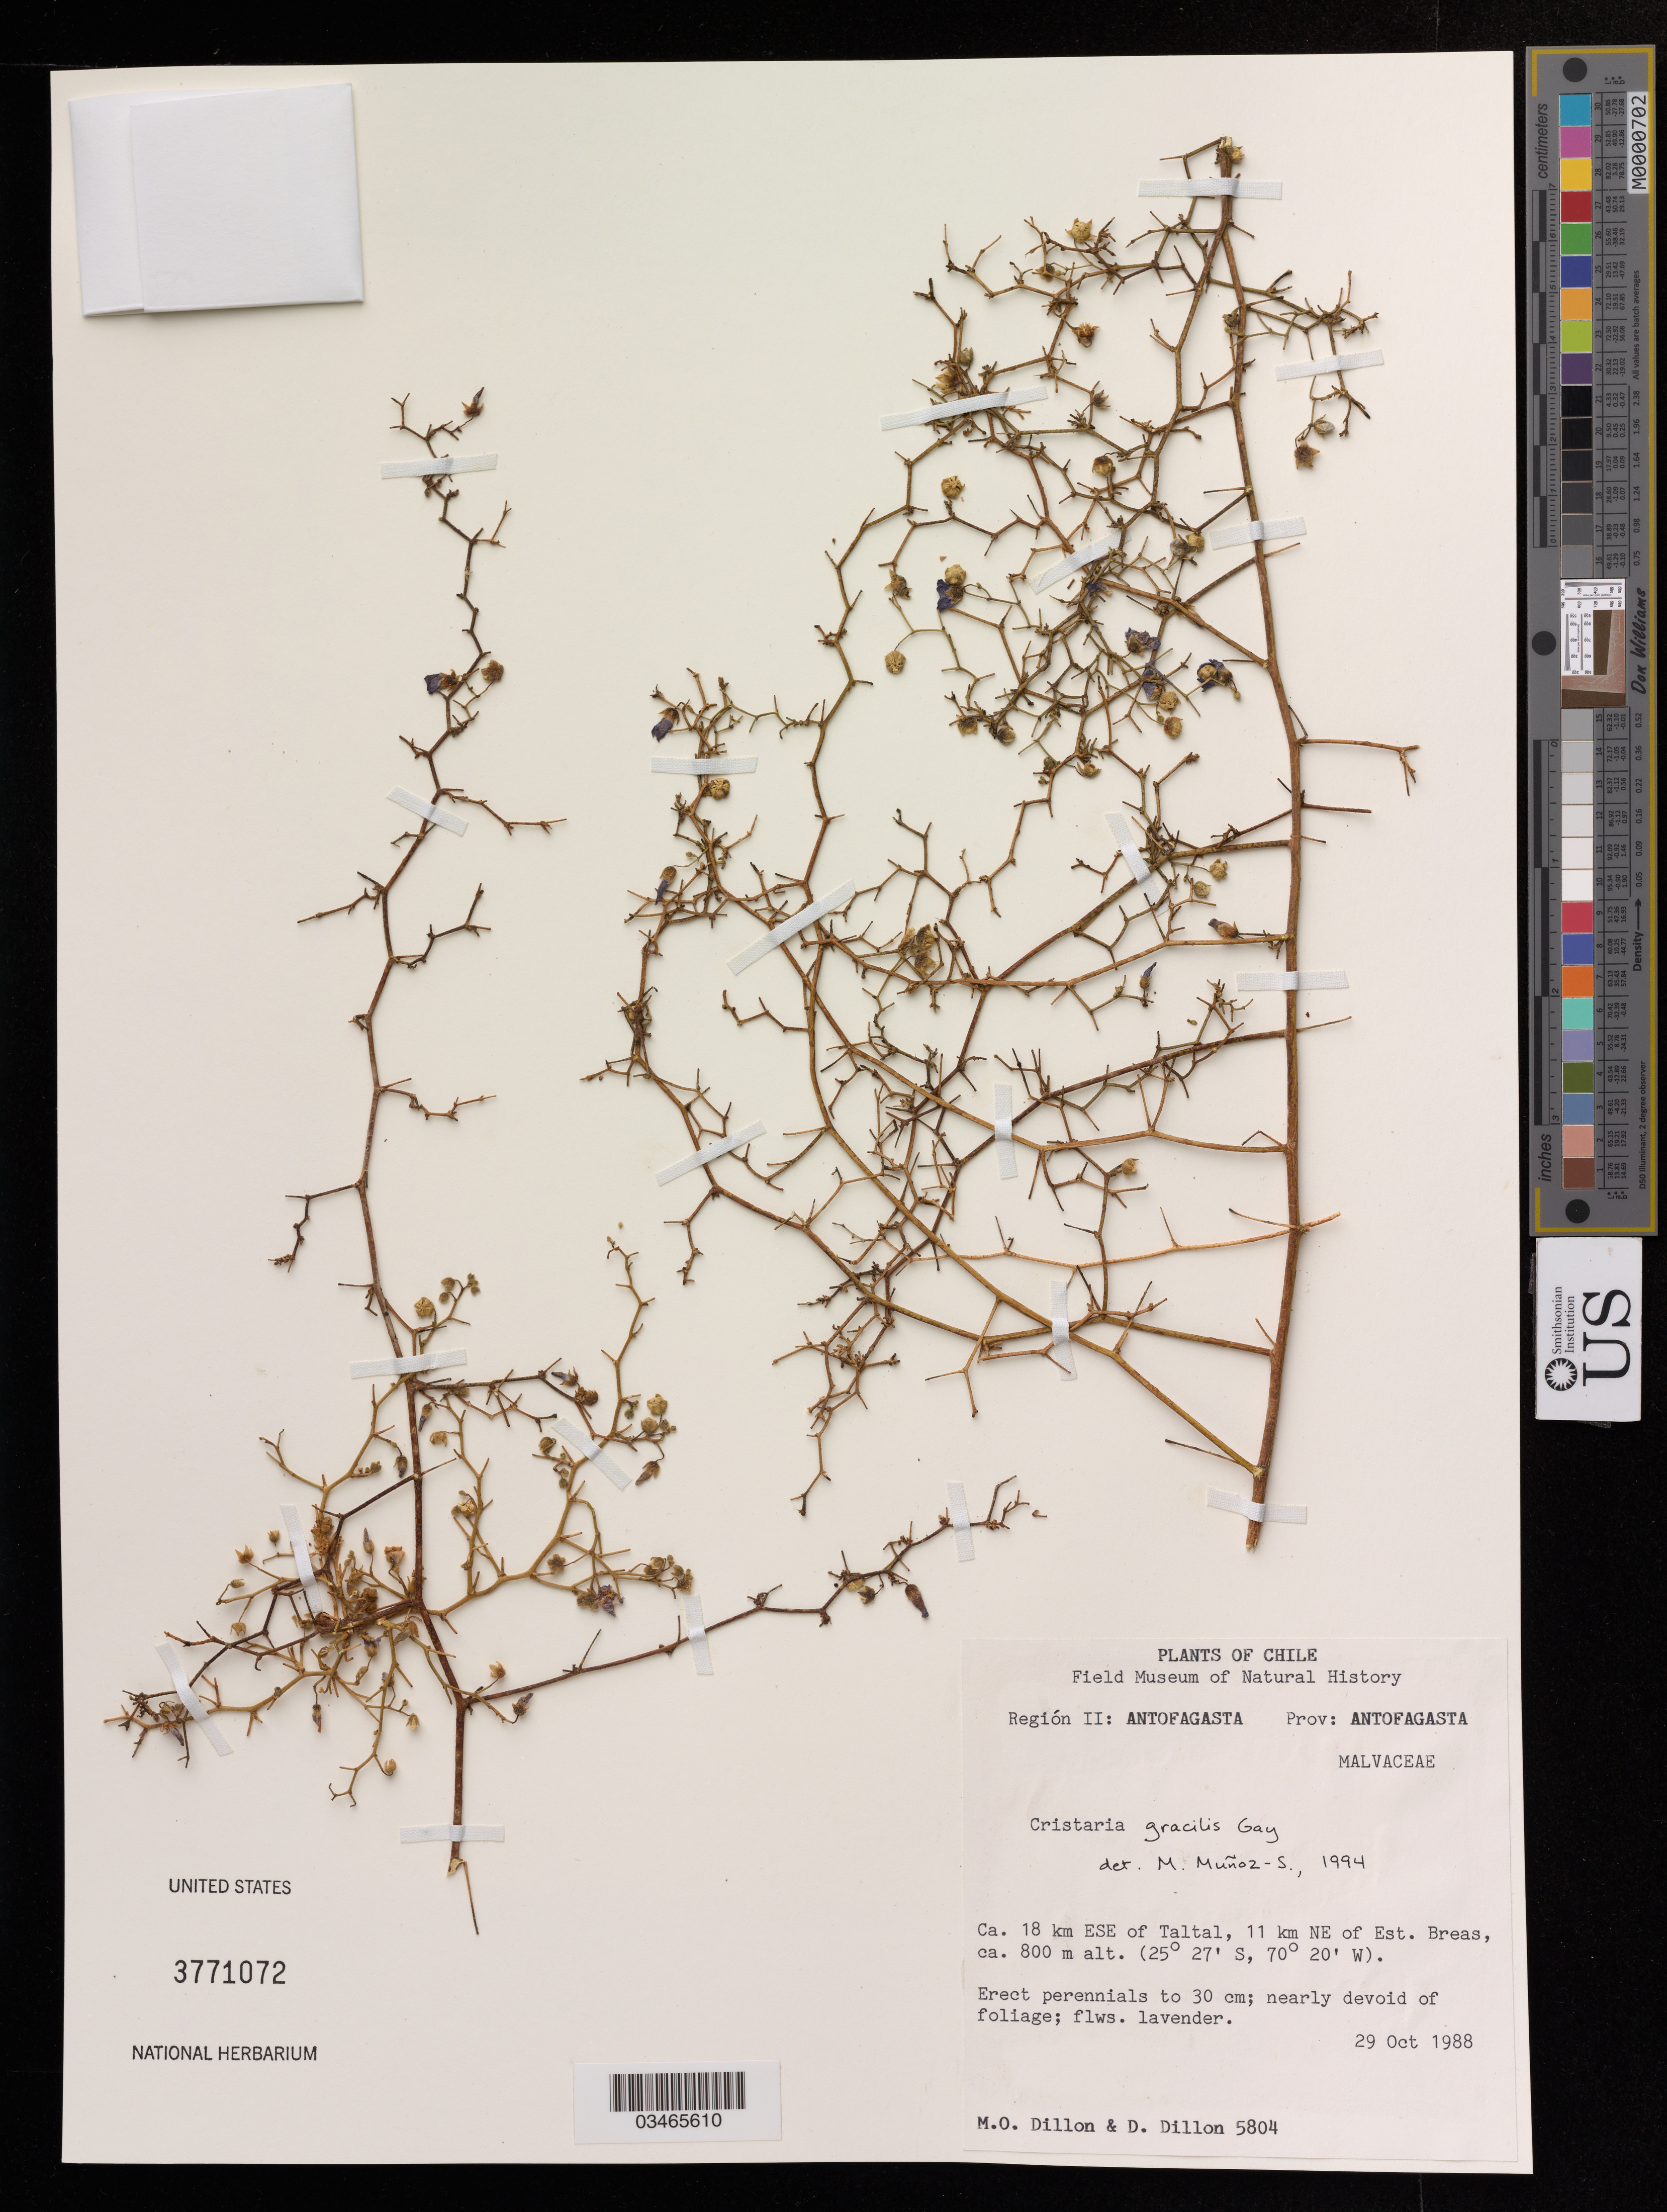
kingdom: Plantae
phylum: Tracheophyta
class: Magnoliopsida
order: Malvales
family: Malvaceae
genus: Cristaria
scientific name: Cristaria gracilis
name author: Gay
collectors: M. O. Dillon & D. Dillon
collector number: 5804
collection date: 1988-10-29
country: Chile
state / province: Antofagasta (II)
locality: Antofagasta, Ca. 18 km ESE of Taltal, 11 km NE of Est. Breas.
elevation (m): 800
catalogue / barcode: US 3771072